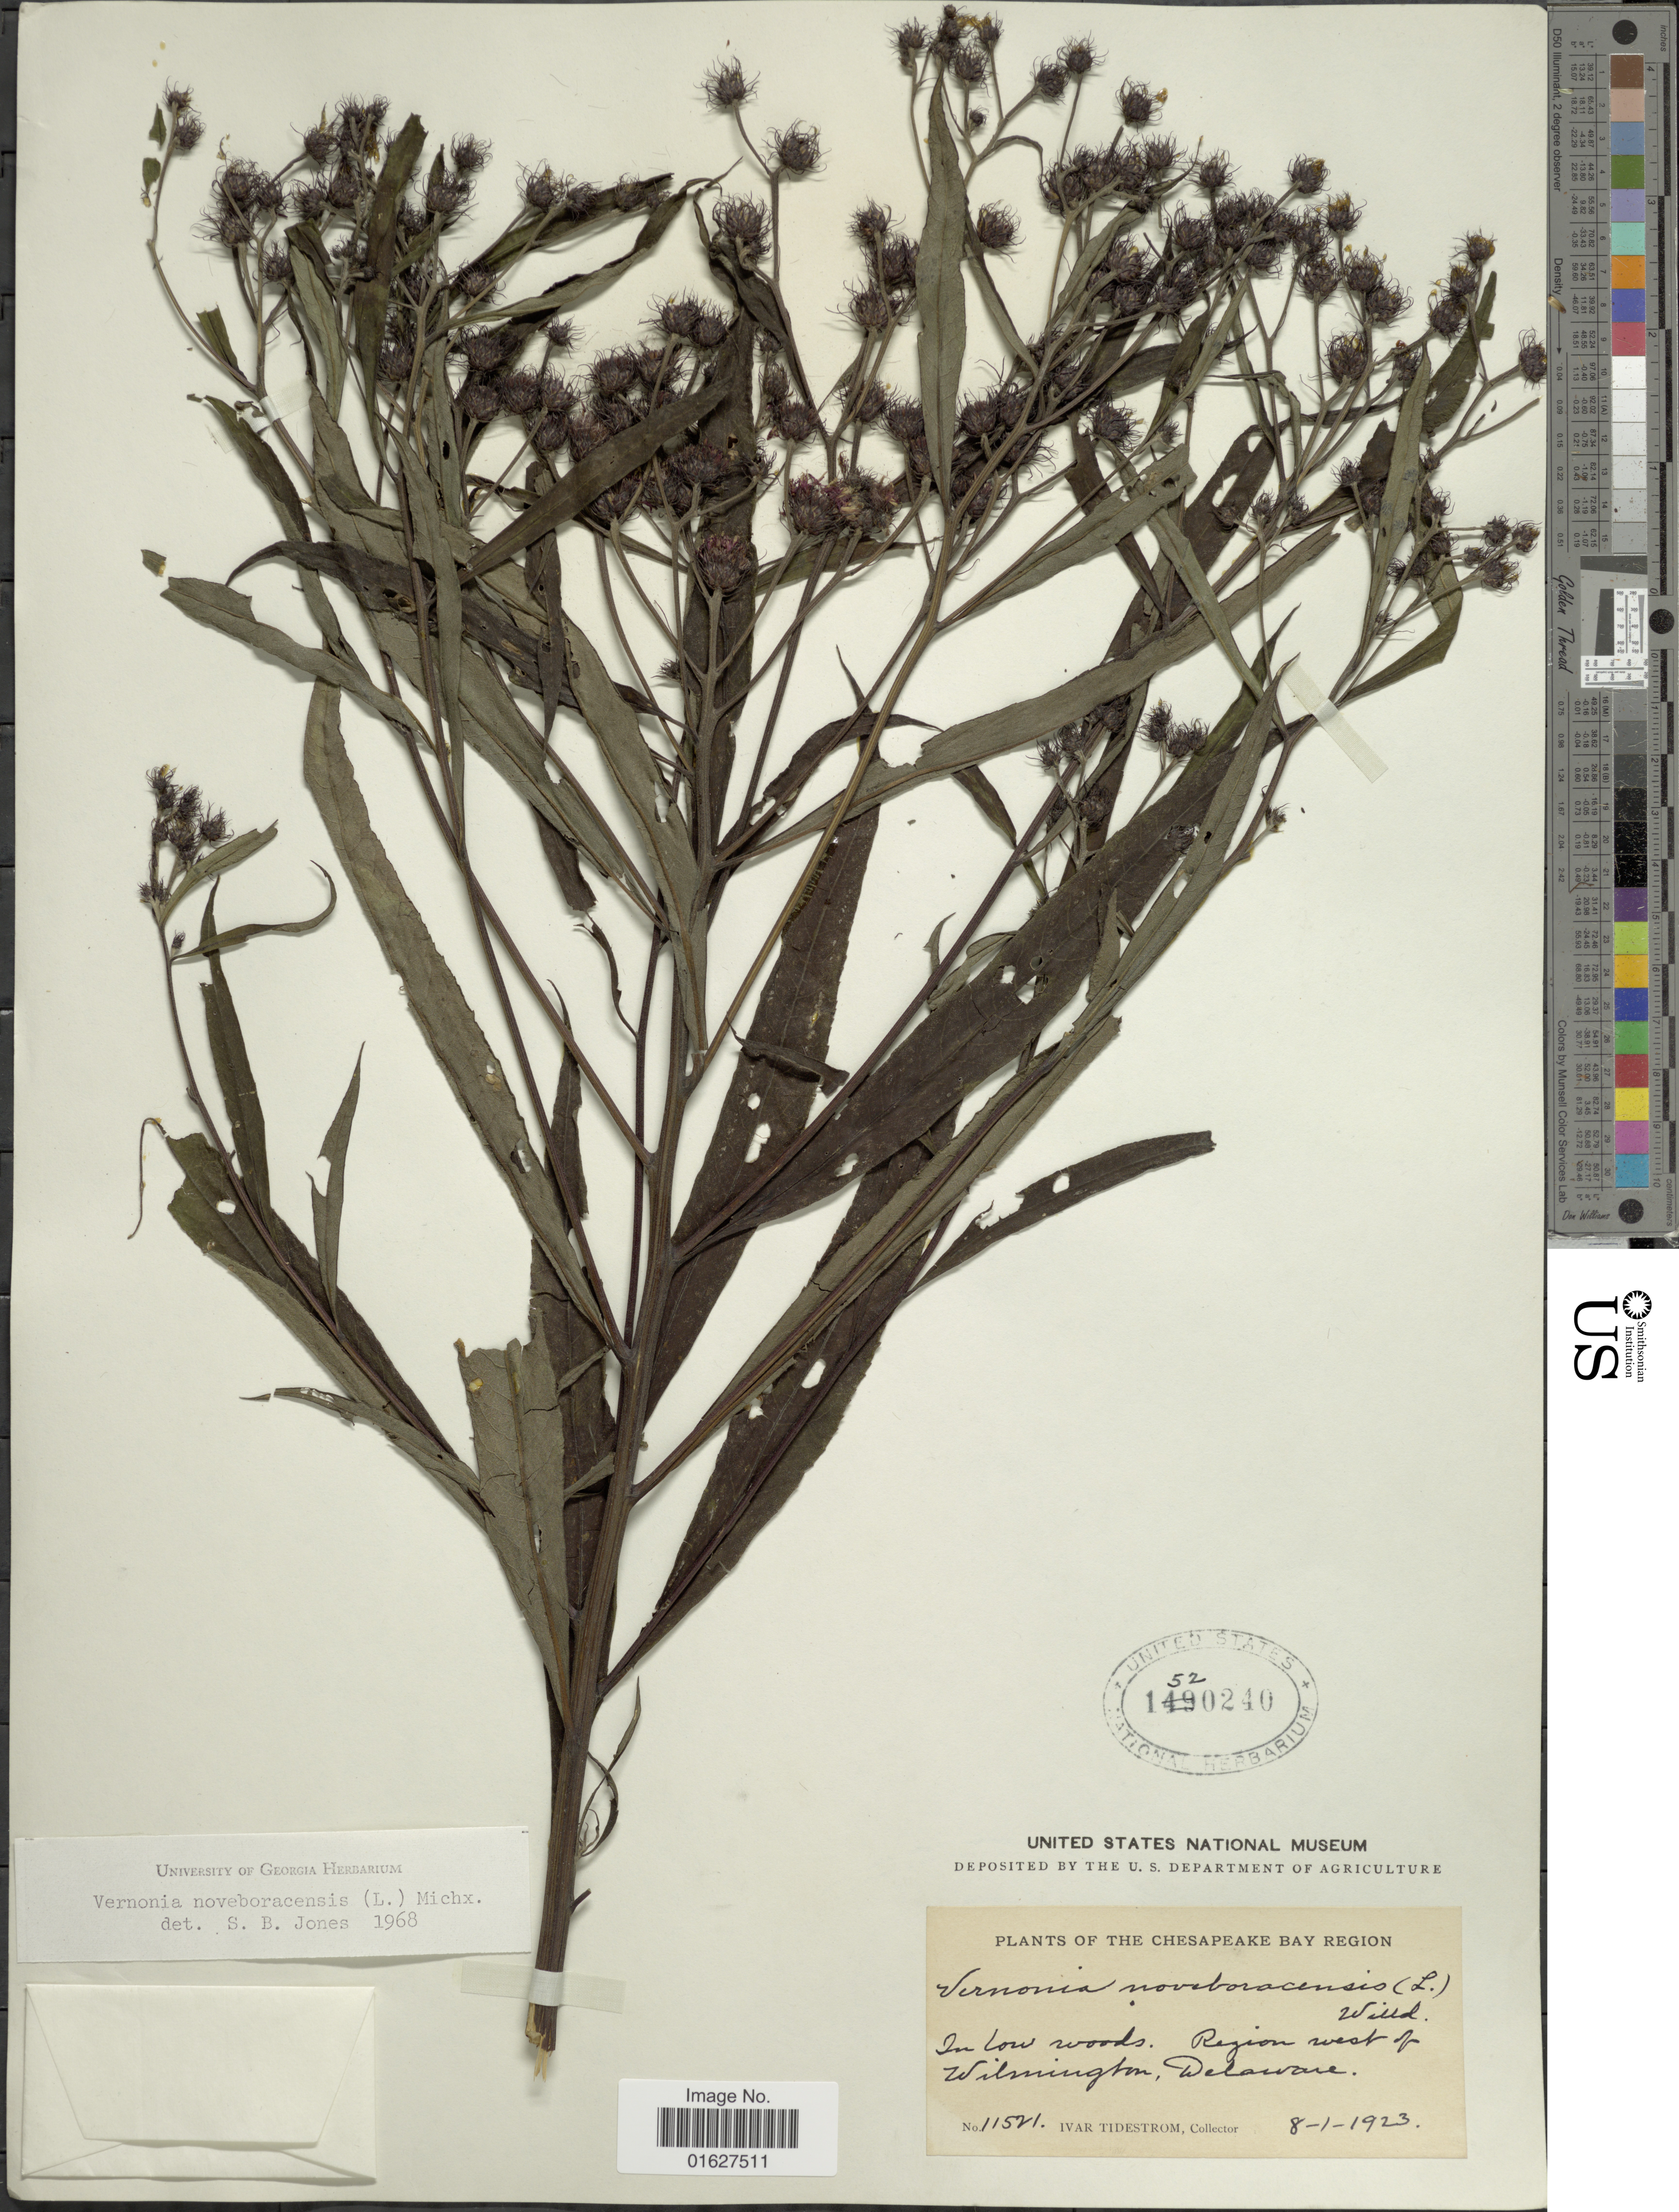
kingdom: Plantae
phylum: Tracheophyta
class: Magnoliopsida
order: Asterales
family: Asteraceae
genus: Vernonia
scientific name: Vernonia noveboracensis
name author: (L.) Michx.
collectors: I. F. Tidestrom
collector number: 11521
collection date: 1923-08-01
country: United States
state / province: Delaware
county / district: New Castle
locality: In low woods. Region west of Wilmington, Delaware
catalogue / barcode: US 1520240